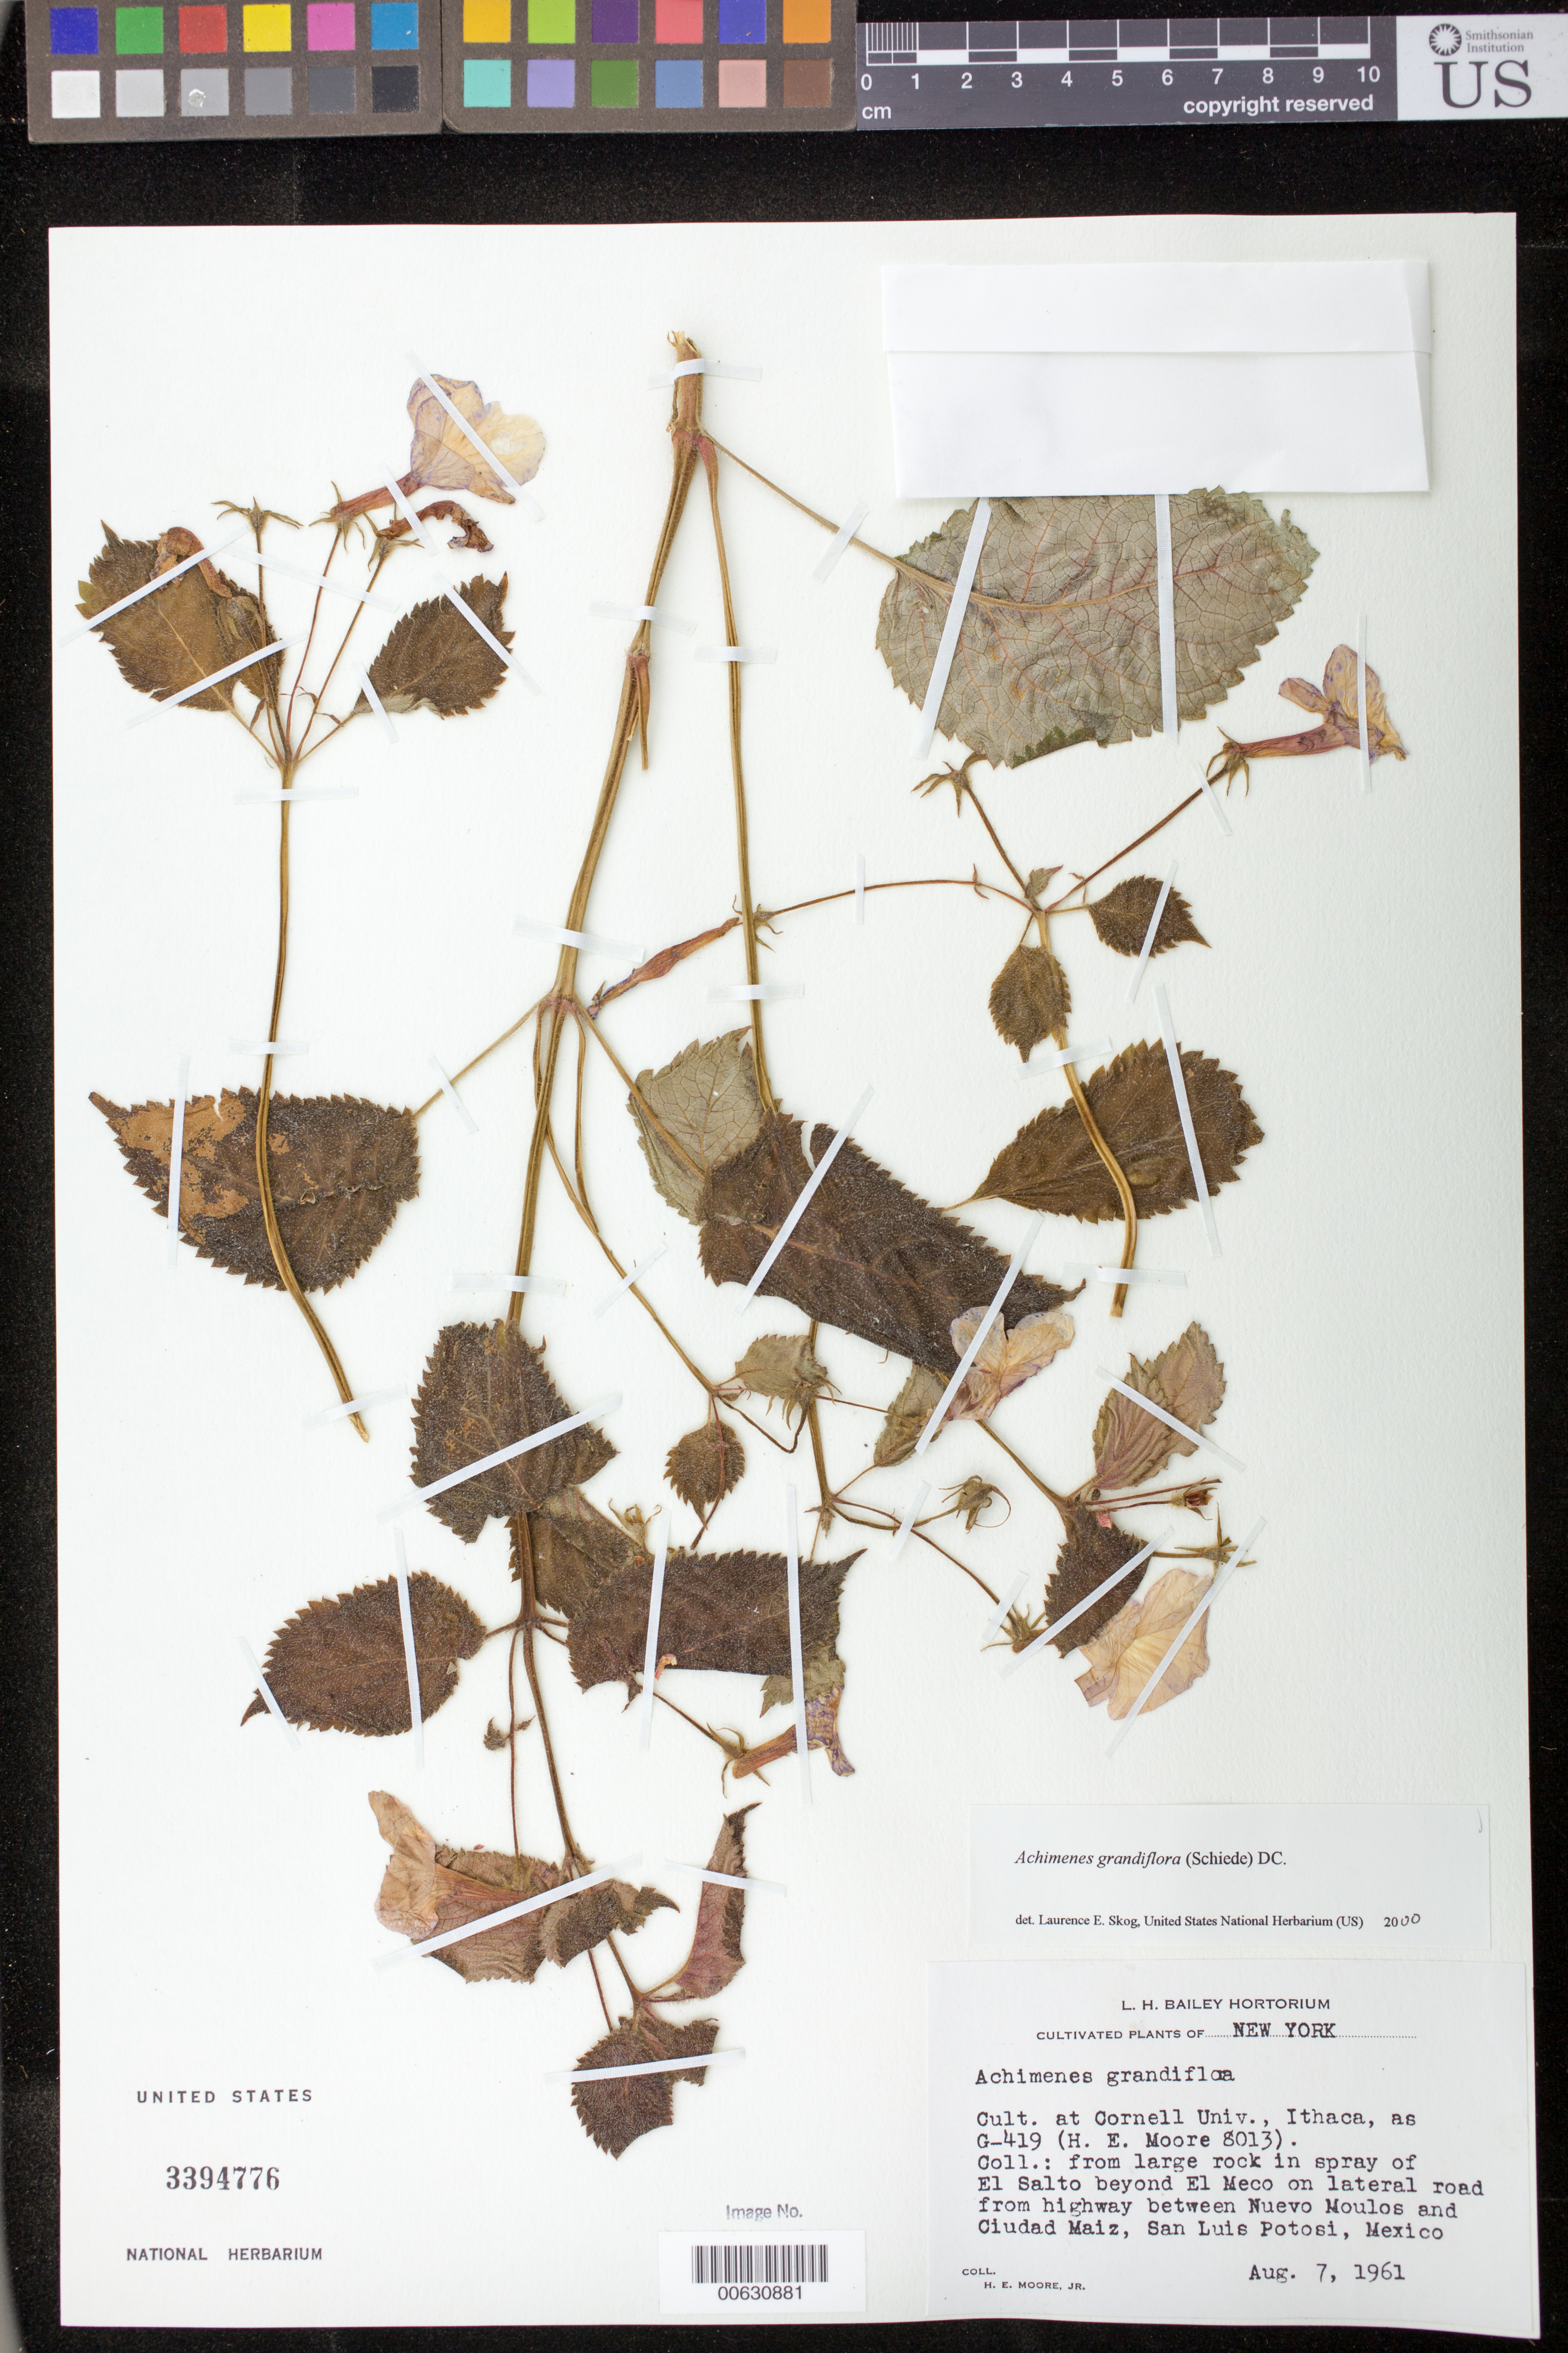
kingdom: Plantae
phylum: Tracheophyta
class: Magnoliopsida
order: Lamiales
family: Gesneriaceae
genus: Achimenes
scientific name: Achimenes grandiflora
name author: (Schiede) DC.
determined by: Skog, Laurence E.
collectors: H. E. Moore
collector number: s.n. [G-419]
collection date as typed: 07 Aug 1961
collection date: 1961-08-07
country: Mexico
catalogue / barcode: US 3394776